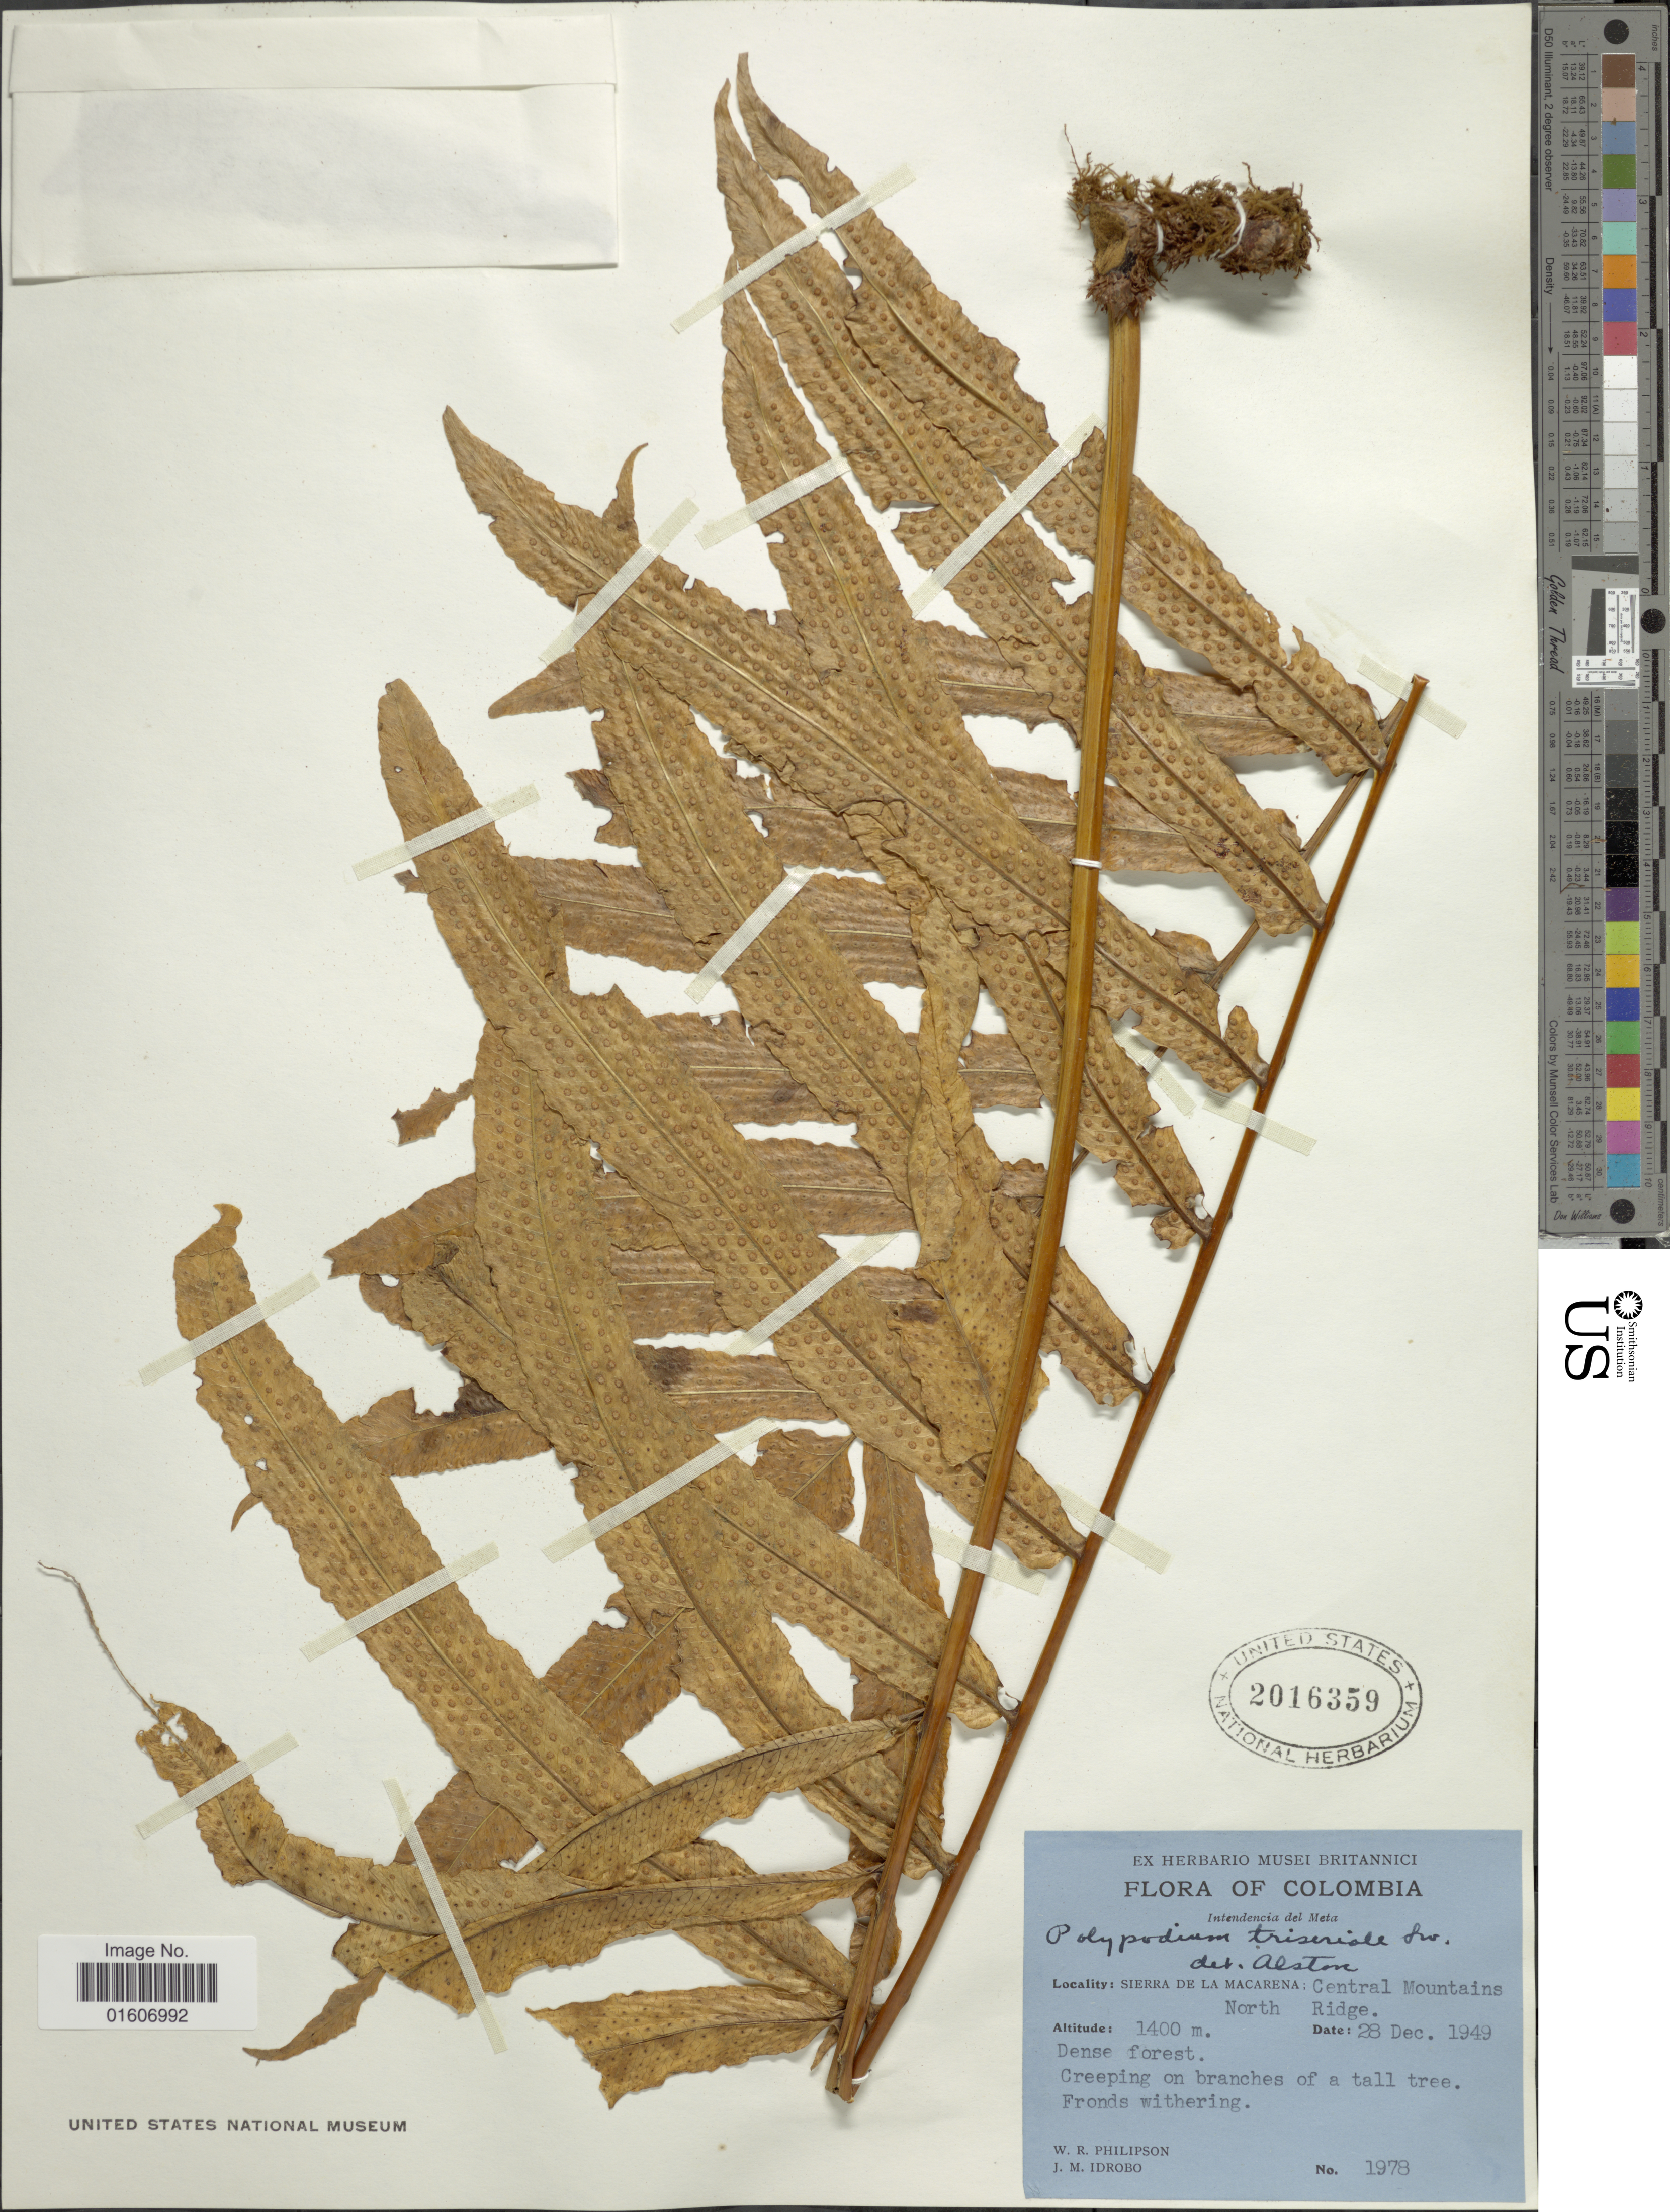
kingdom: Plantae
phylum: Tracheophyta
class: Polypodiopsida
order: Polypodiales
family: Polypodiaceae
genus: Serpocaulon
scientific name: Serpocaulon triseriale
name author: (Sw.) A.R. Sm.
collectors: W. R. Philipson & J. M. Idrobo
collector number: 1978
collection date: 1949-12-28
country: Colombia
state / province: Meta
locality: Intendencia del Meta, Sierra de La Macarena: Central Mountains North Ridge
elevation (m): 1400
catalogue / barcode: US 2016359